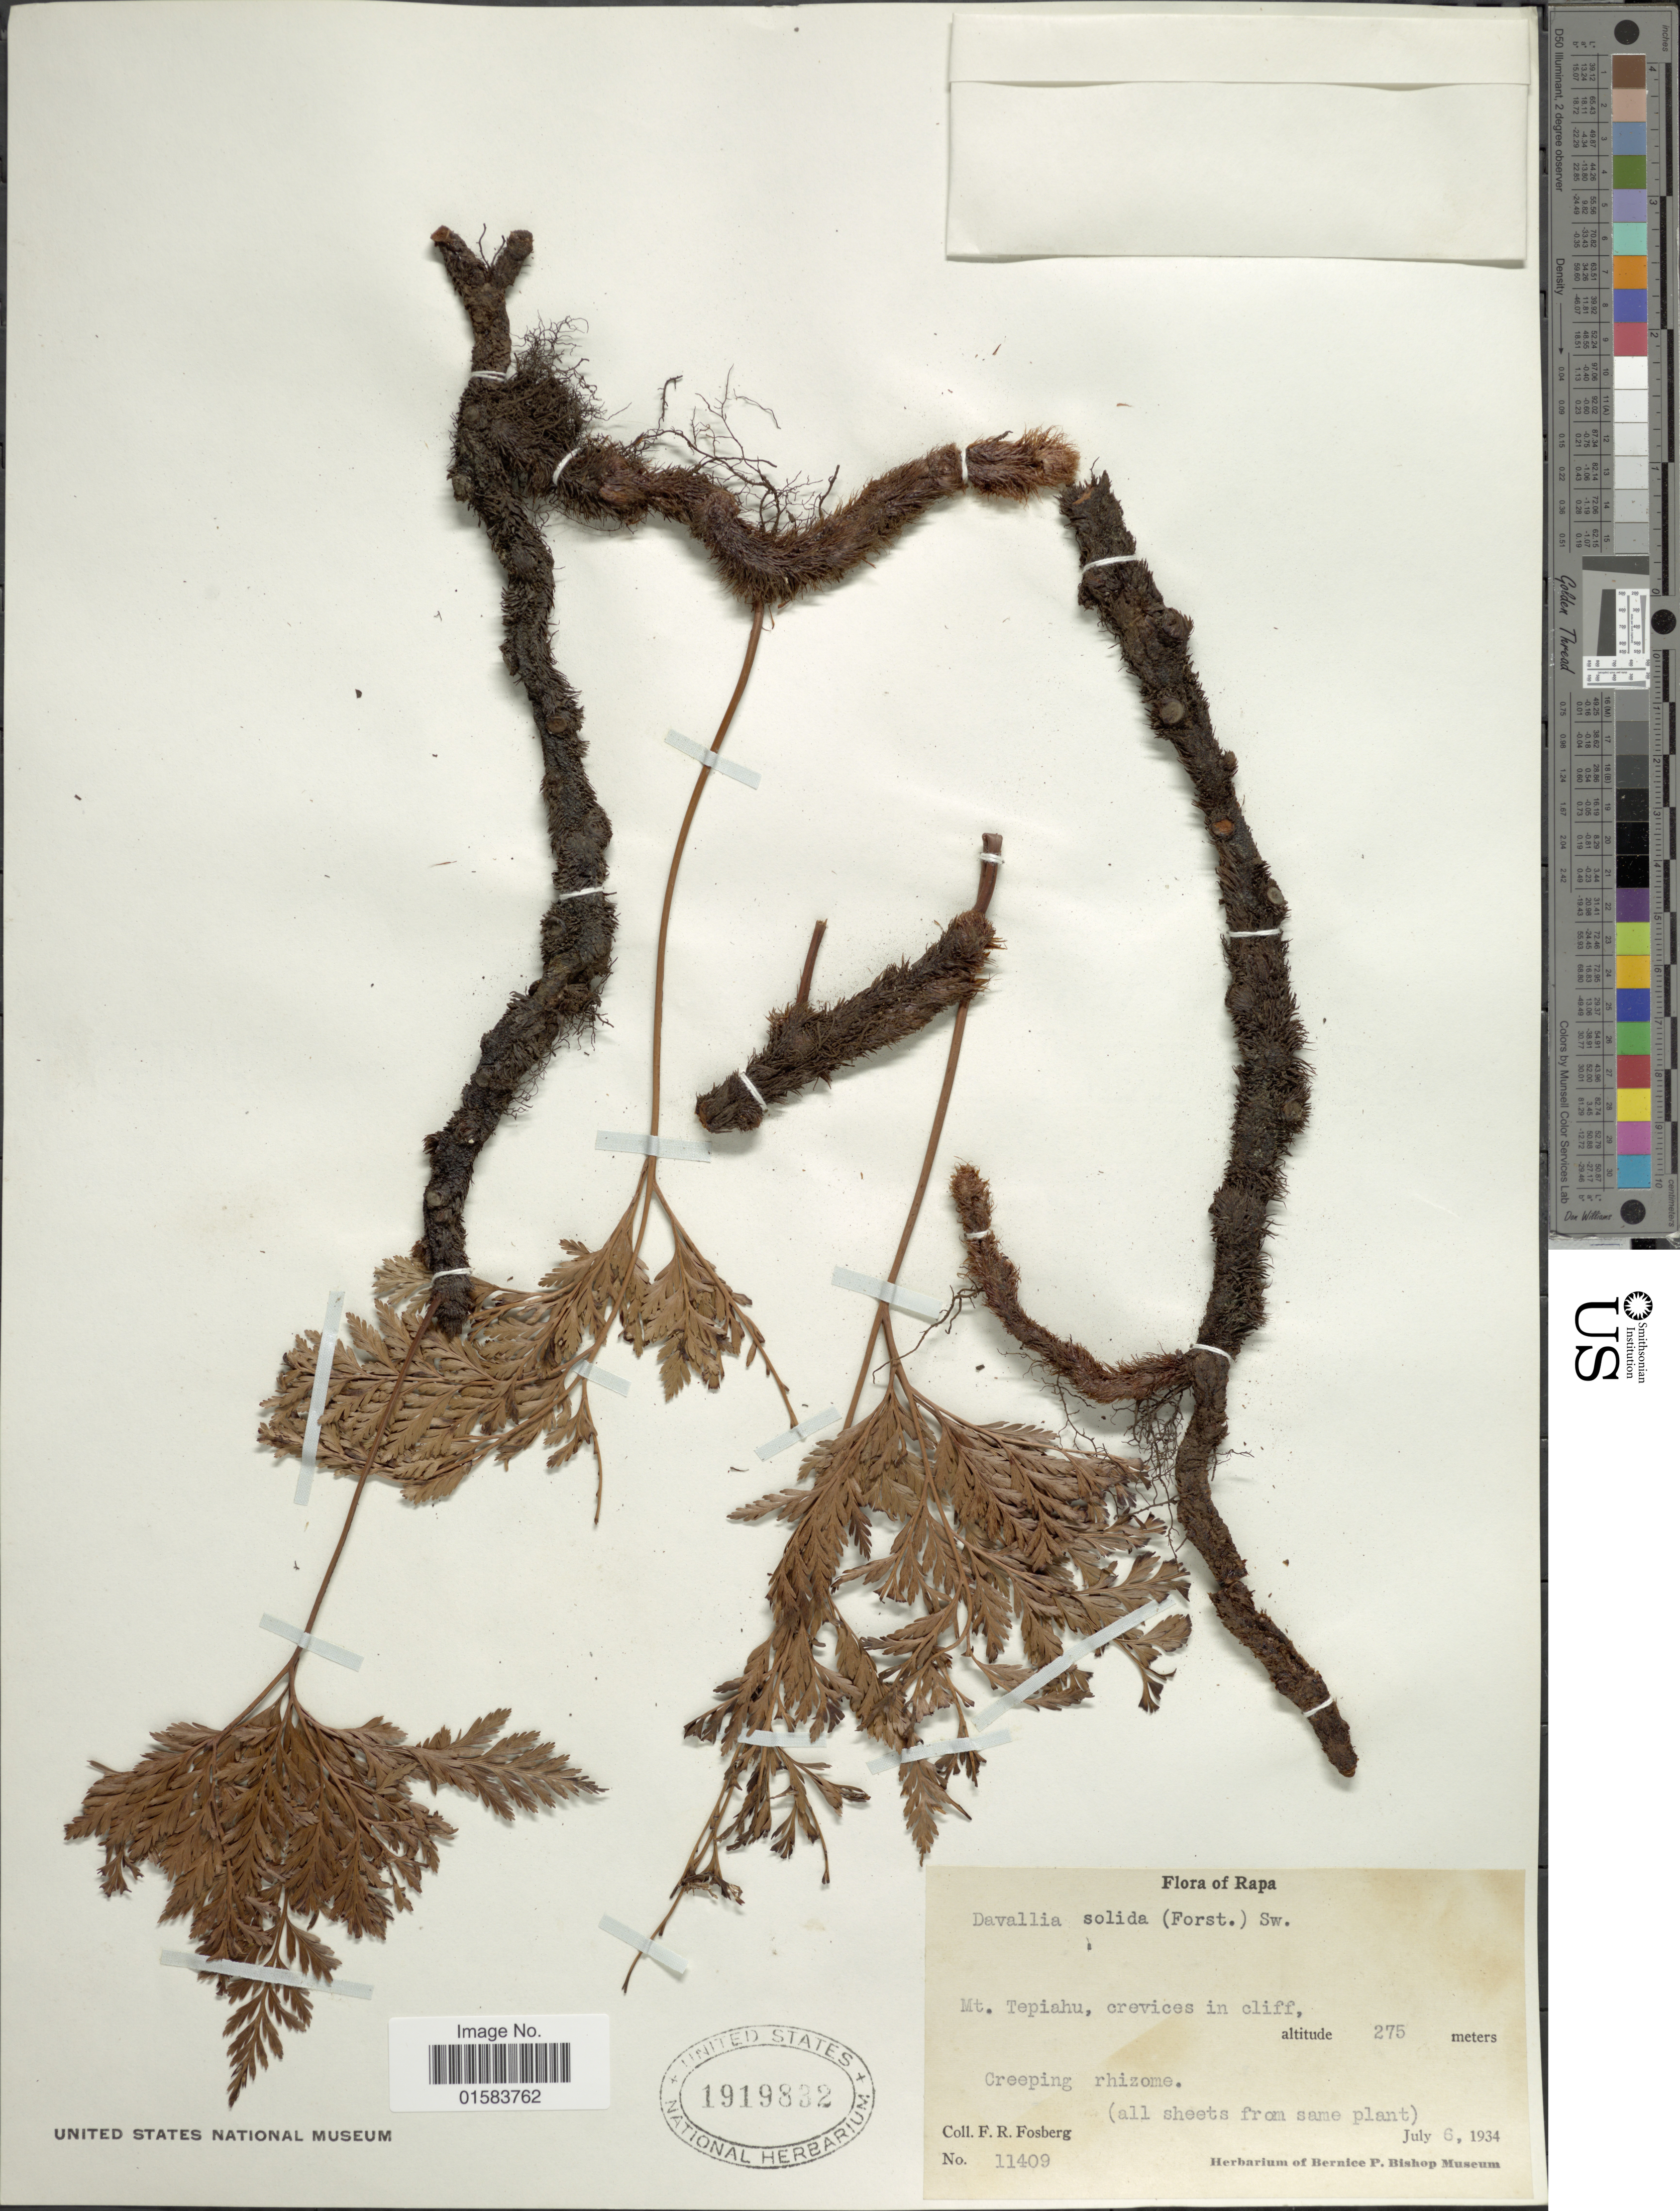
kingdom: Plantae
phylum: Tracheophyta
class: Polypodiopsida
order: Polypodiales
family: Davalliaceae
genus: Davallia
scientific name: Davallia solida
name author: (G. Forst.) Sw.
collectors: F. R. Fosberg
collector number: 11409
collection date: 1934-07-06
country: French Polynesia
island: Rapa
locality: Rapa, Mt.Tepiahu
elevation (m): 275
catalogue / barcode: US 1919832